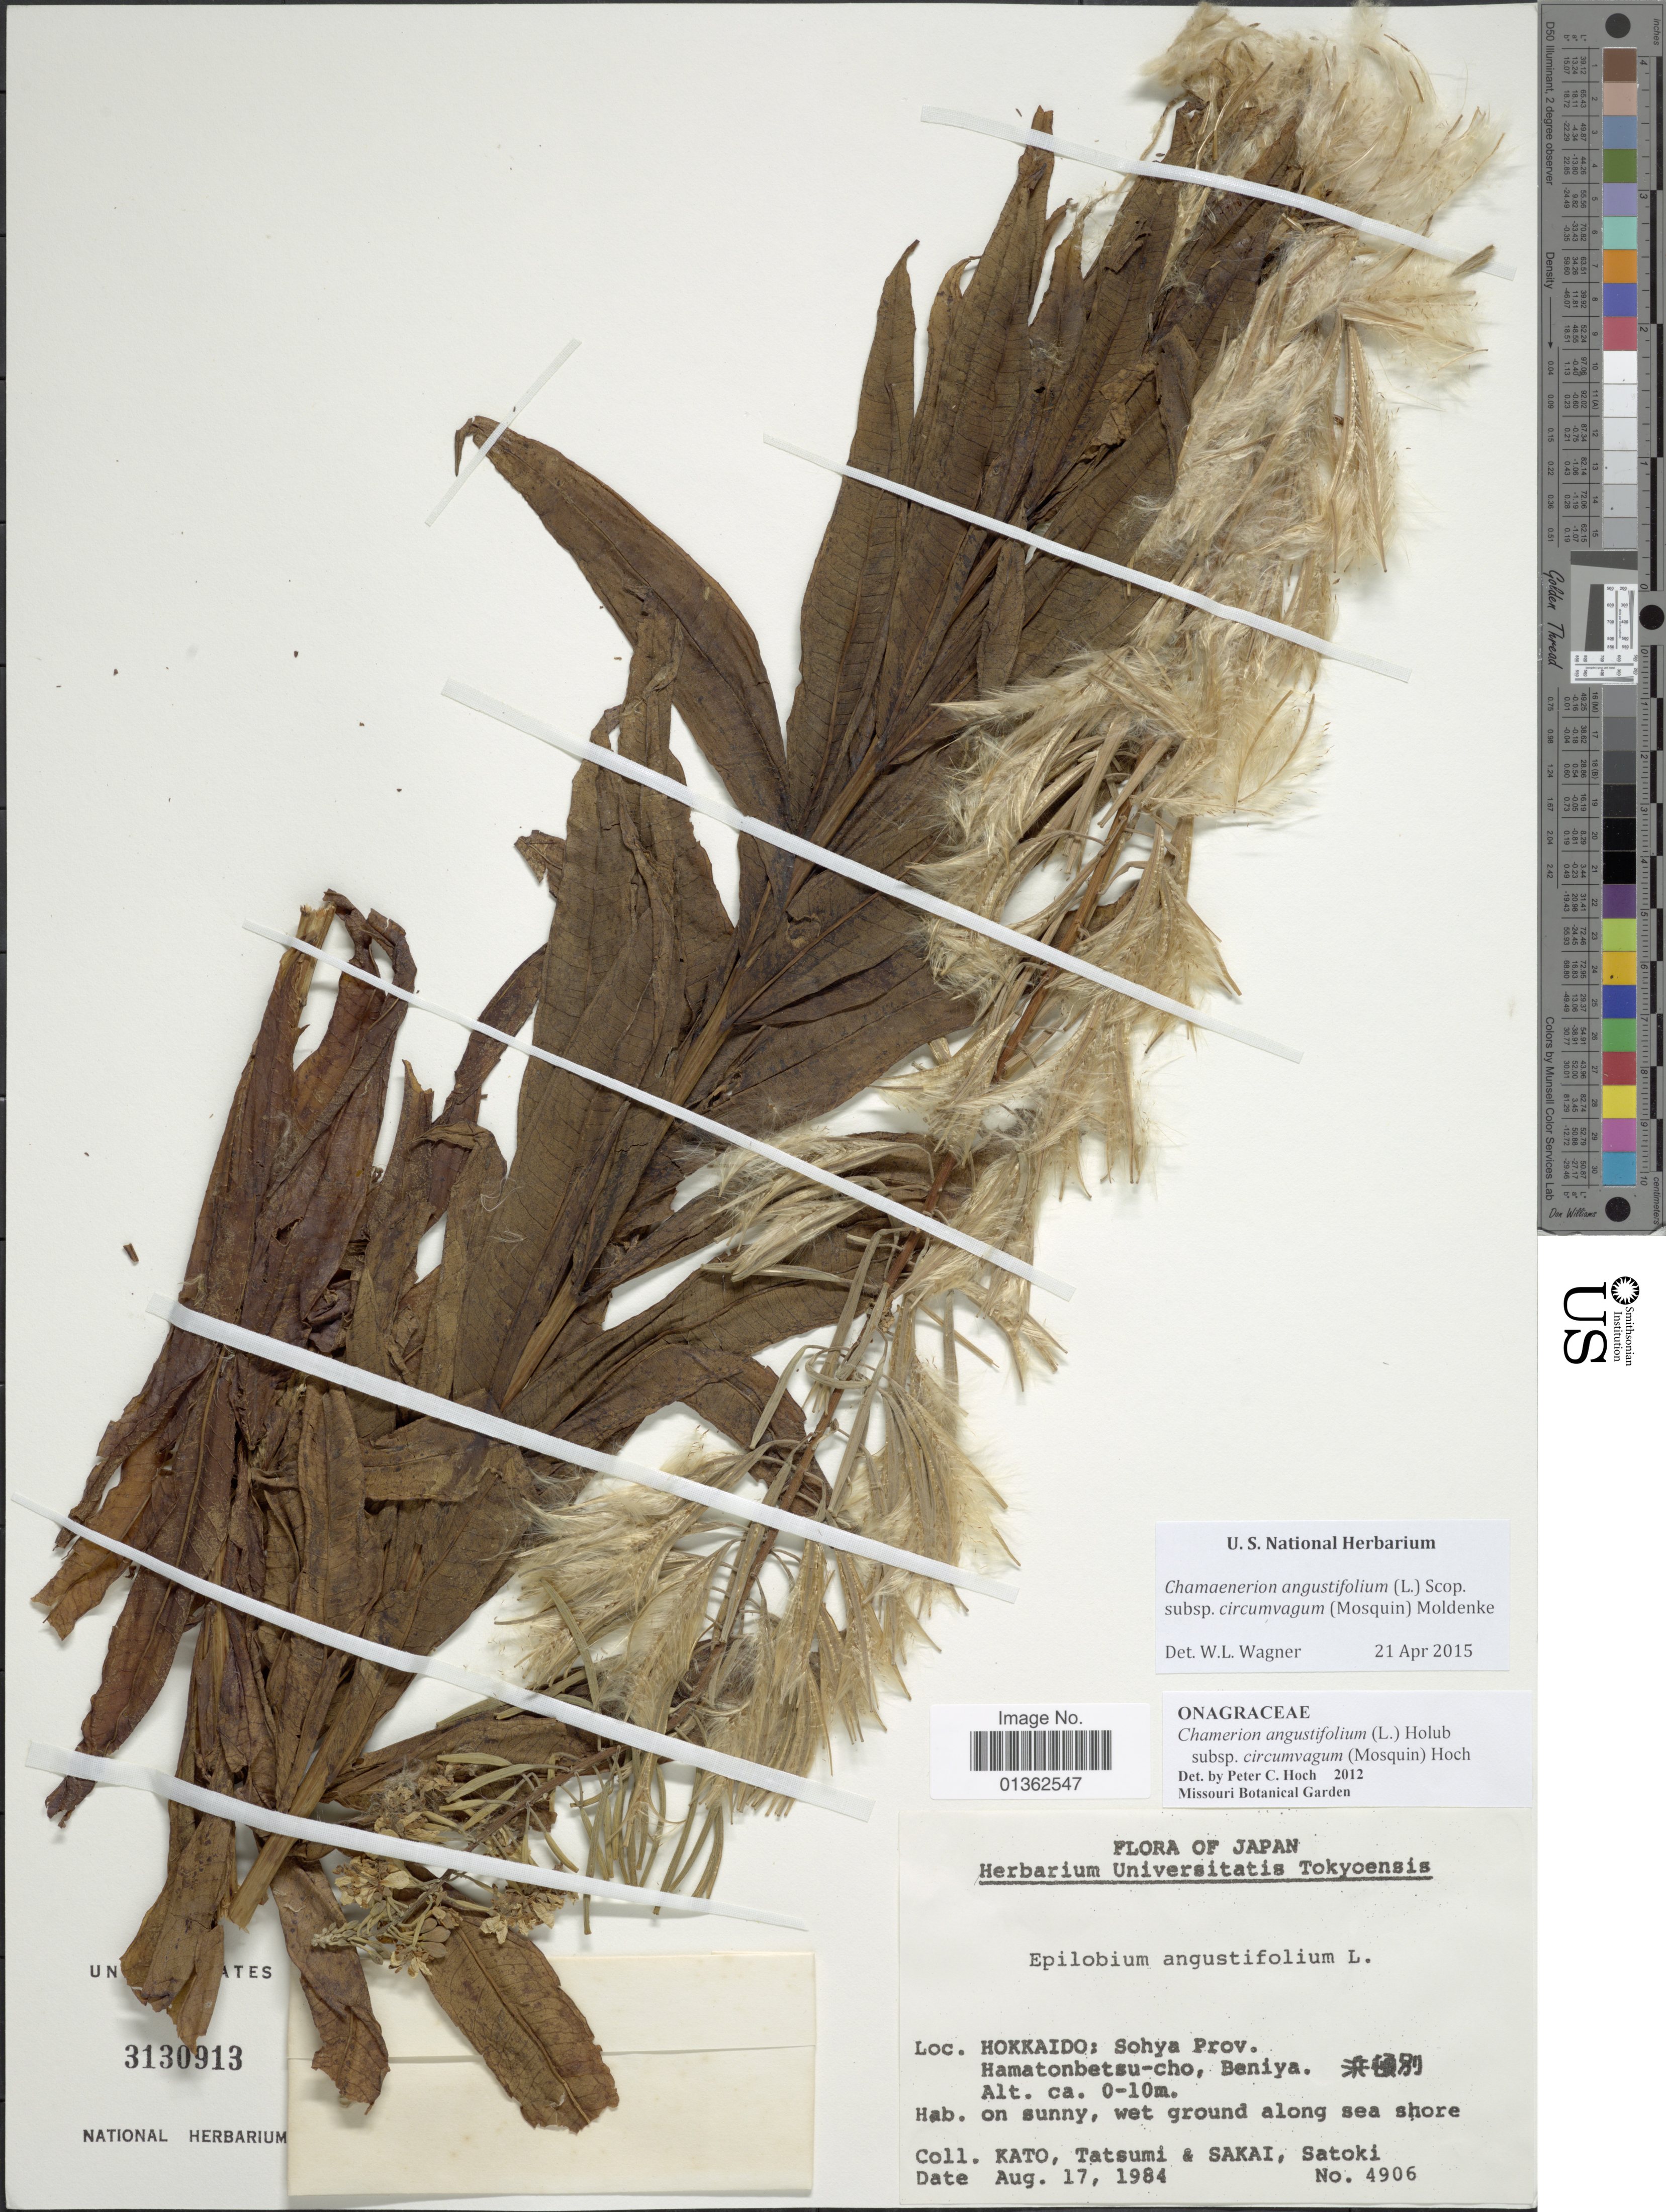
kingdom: Plantae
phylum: Tracheophyta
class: Magnoliopsida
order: Myrtales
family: Onagraceae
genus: Chamaenerion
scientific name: Chamaenerion angustifolium subsp. circumvagum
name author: (Mosquin) Moldenke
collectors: Kato, -. Tatsumi, Sakai & Satoki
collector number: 4906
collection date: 1984-08-17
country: Japan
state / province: Hokkaido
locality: Sohya Prov. Hamatonbetsu-cho, Beniya. X.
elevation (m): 0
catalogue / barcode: US 3130913